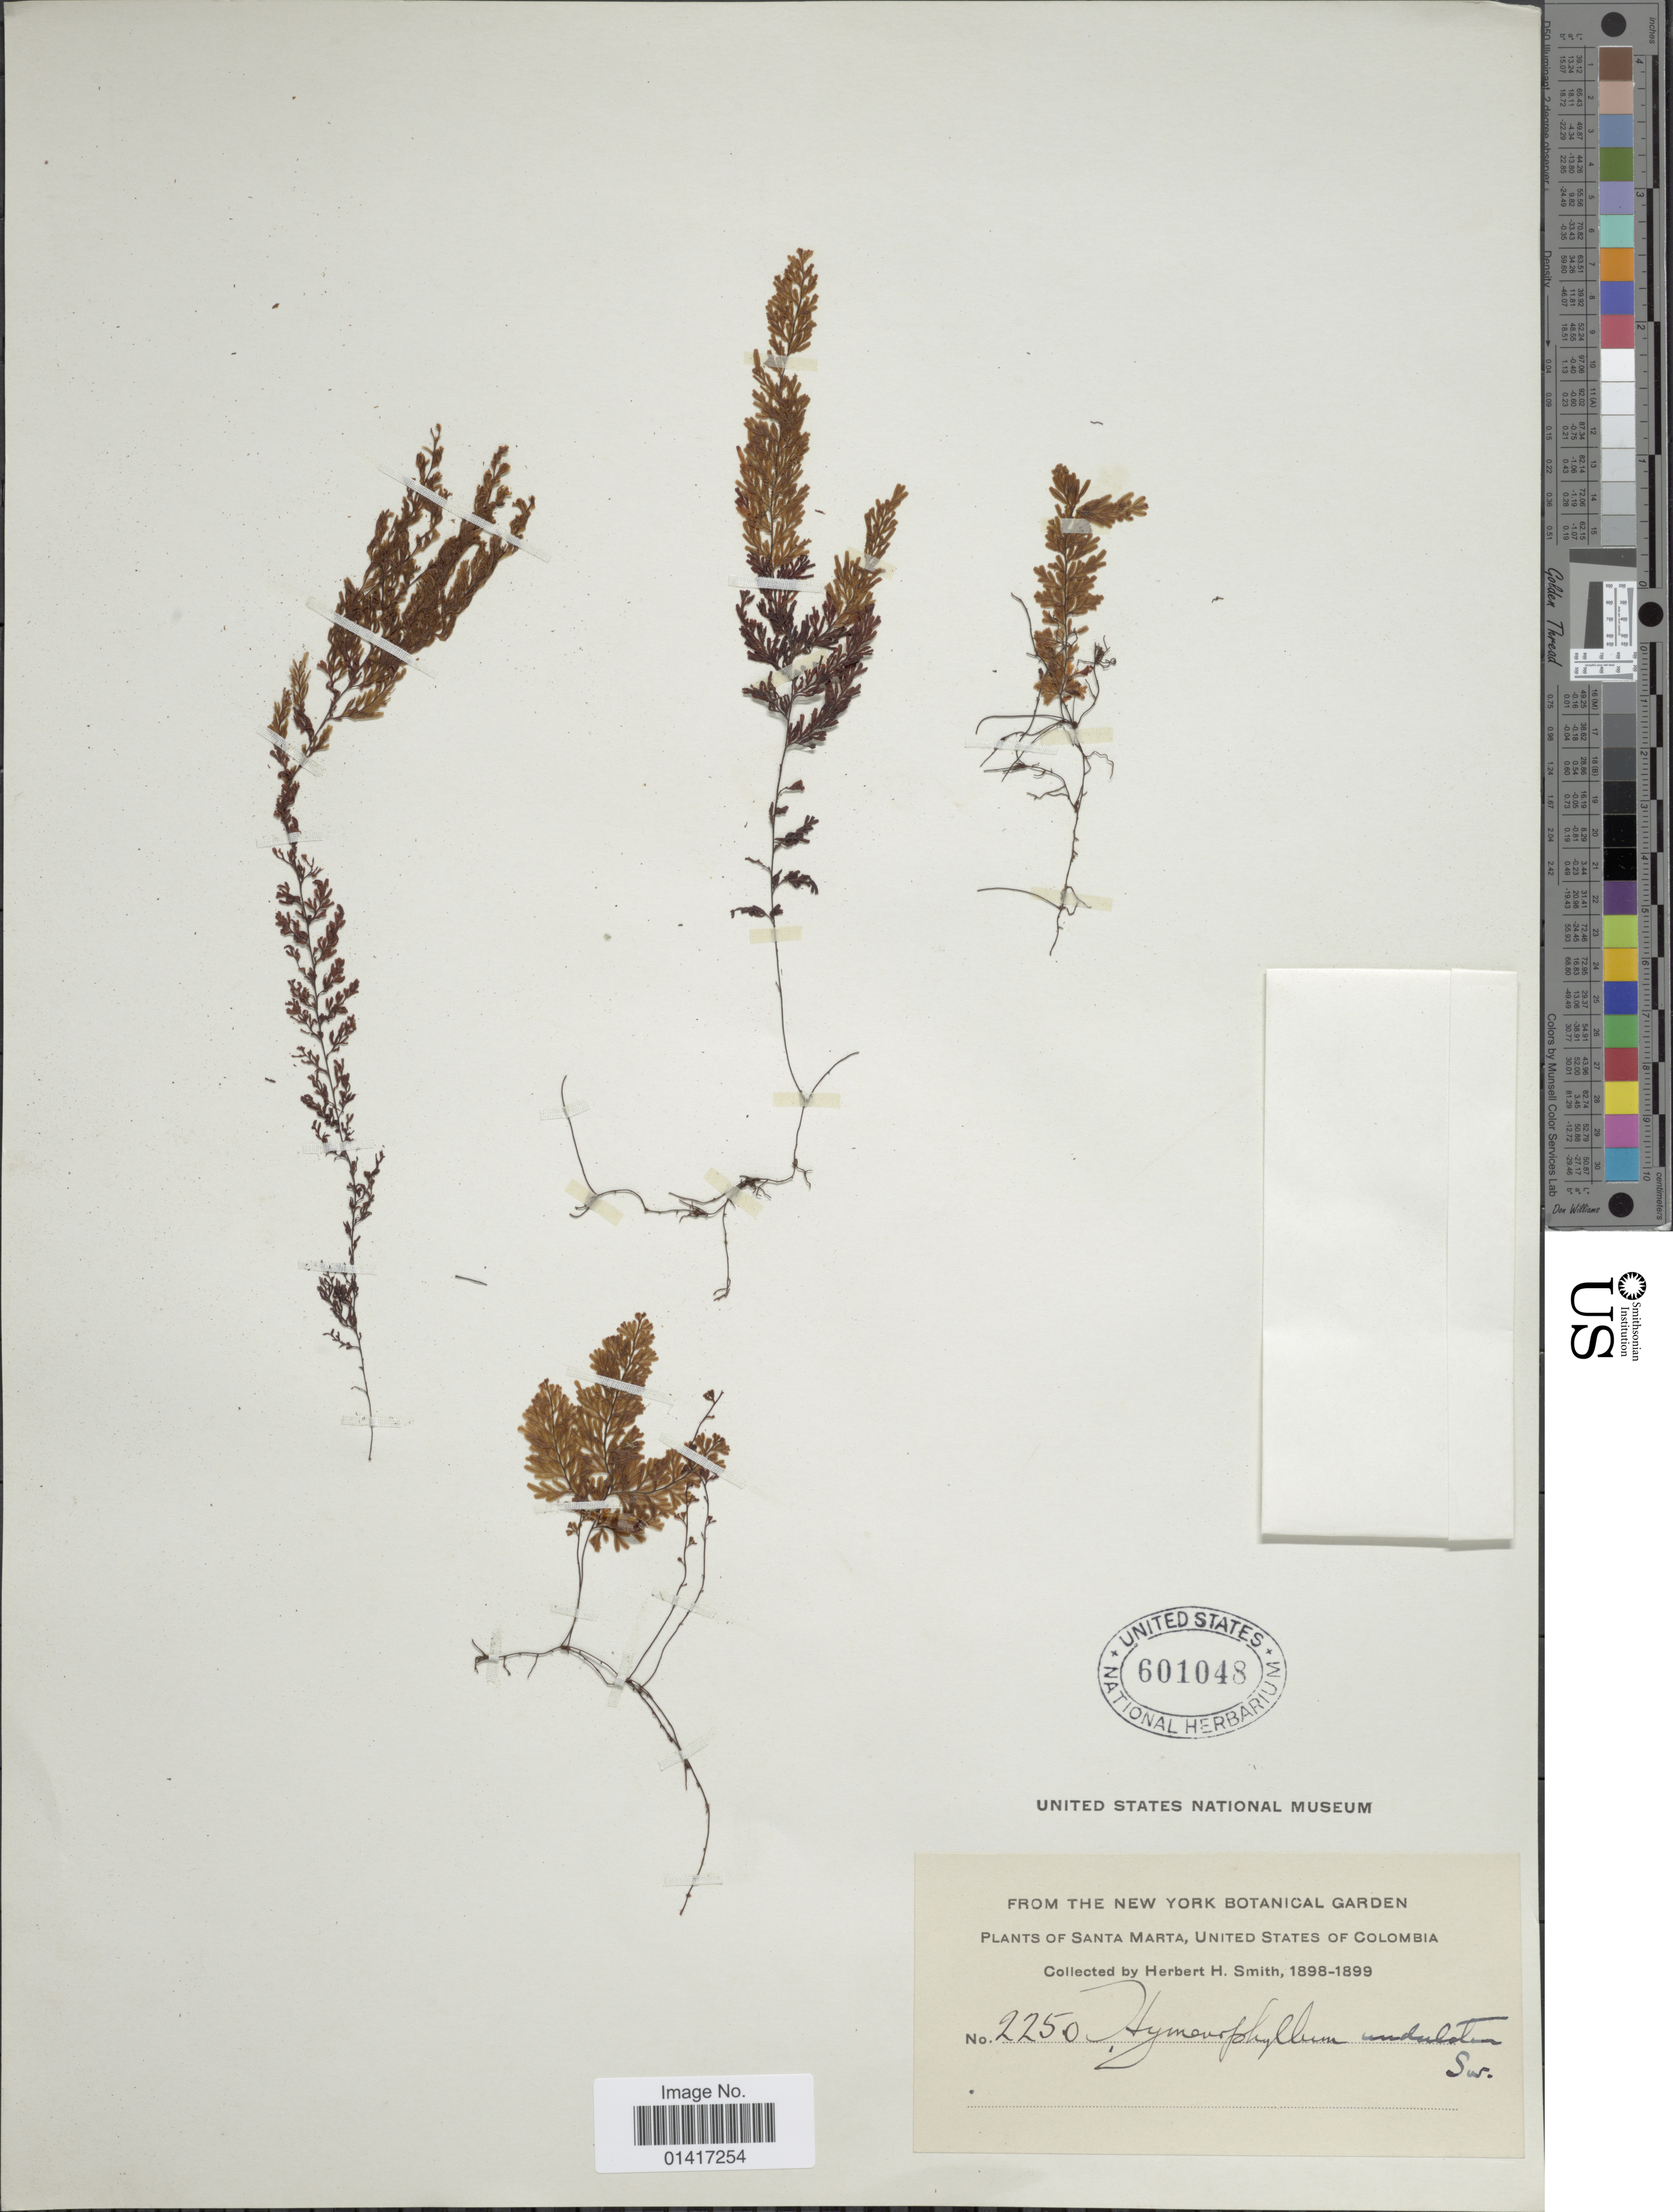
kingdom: Plantae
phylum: Tracheophyta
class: Polypodiopsida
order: Hymenophyllales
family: Hymenophyllaceae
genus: Hymenophyllum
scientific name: Hymenophyllum undulatum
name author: (Sw.) Sw.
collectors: Herbert H. Smith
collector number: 2250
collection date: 1898/1899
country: Colombia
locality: Santa Marta. United States Of Amerika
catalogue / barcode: US 601048